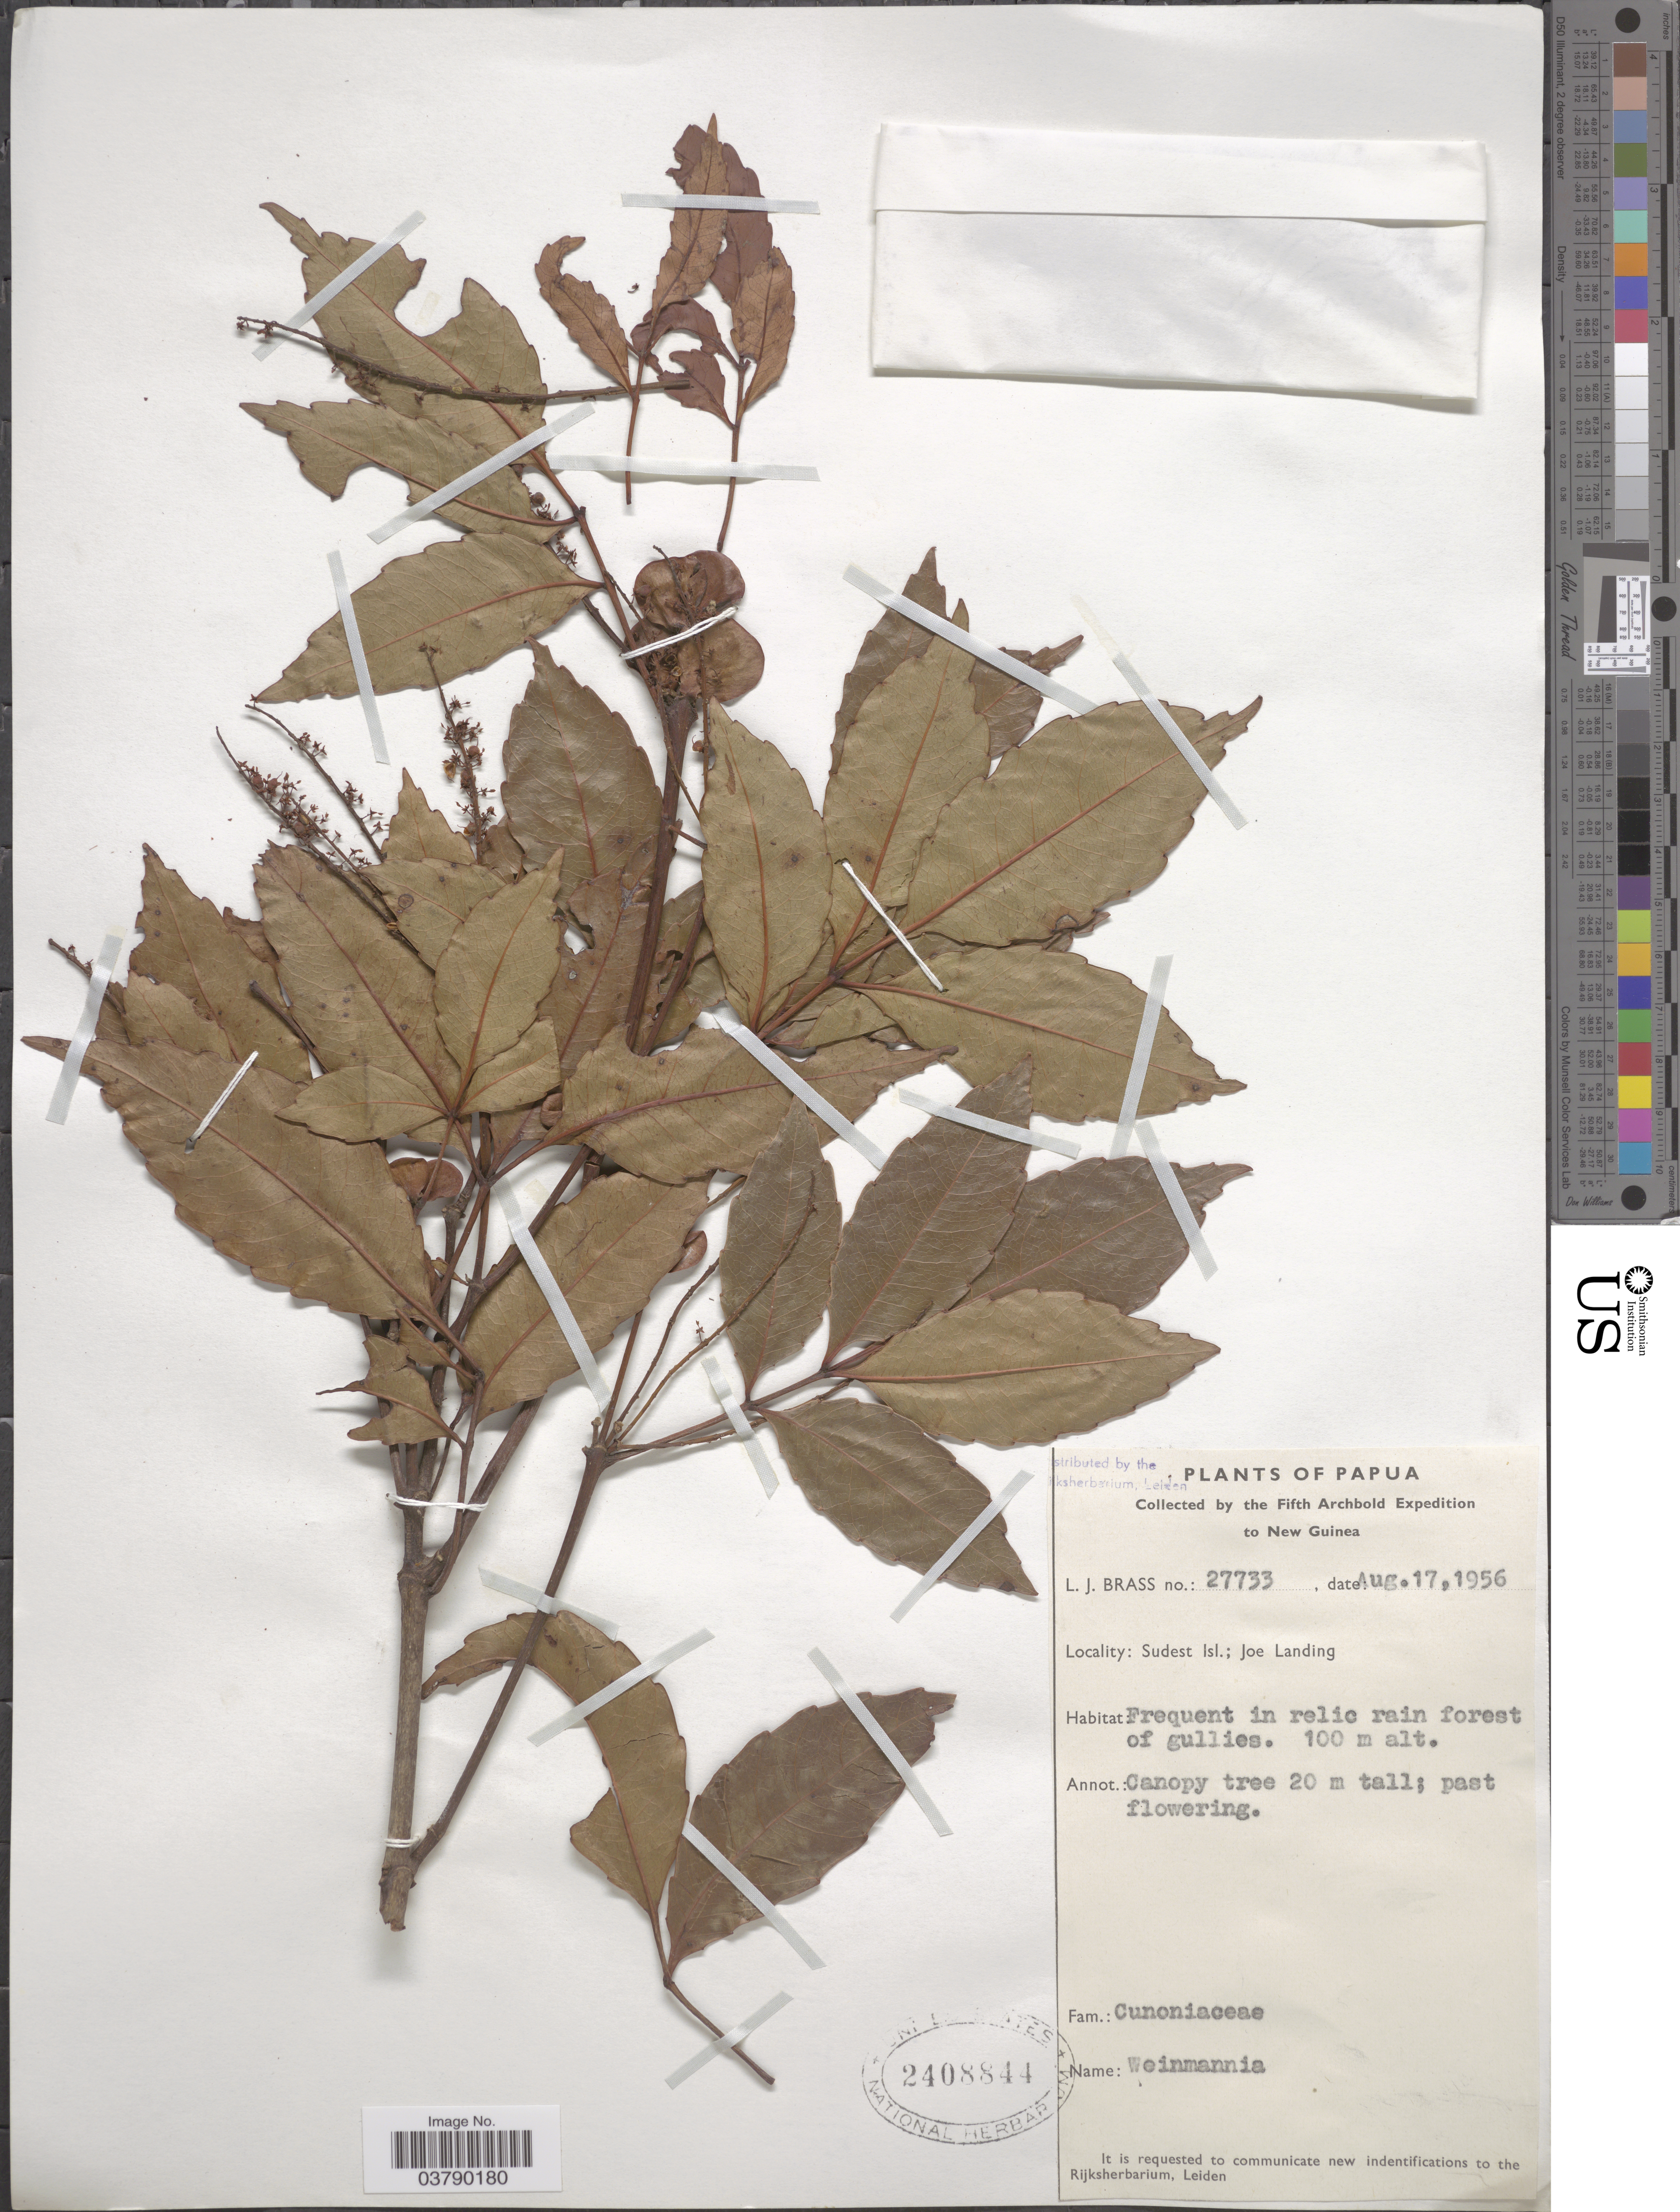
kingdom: Plantae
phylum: Tracheophyta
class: Magnoliopsida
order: Oxalidales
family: Cunoniaceae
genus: Pterophylla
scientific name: Pterophylla fraxinea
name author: D. Don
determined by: Strong, Mark T., (BOT), Smithsonian Institution - National Museum of Natural History (UNITED STATES)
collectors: L. J. Brass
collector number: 27733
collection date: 1956-08-17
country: Papua New Guinea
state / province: Milne Bay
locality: Papua. New Guinea. Sudest Isl.: Joe Landing.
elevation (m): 100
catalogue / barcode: US 2408844